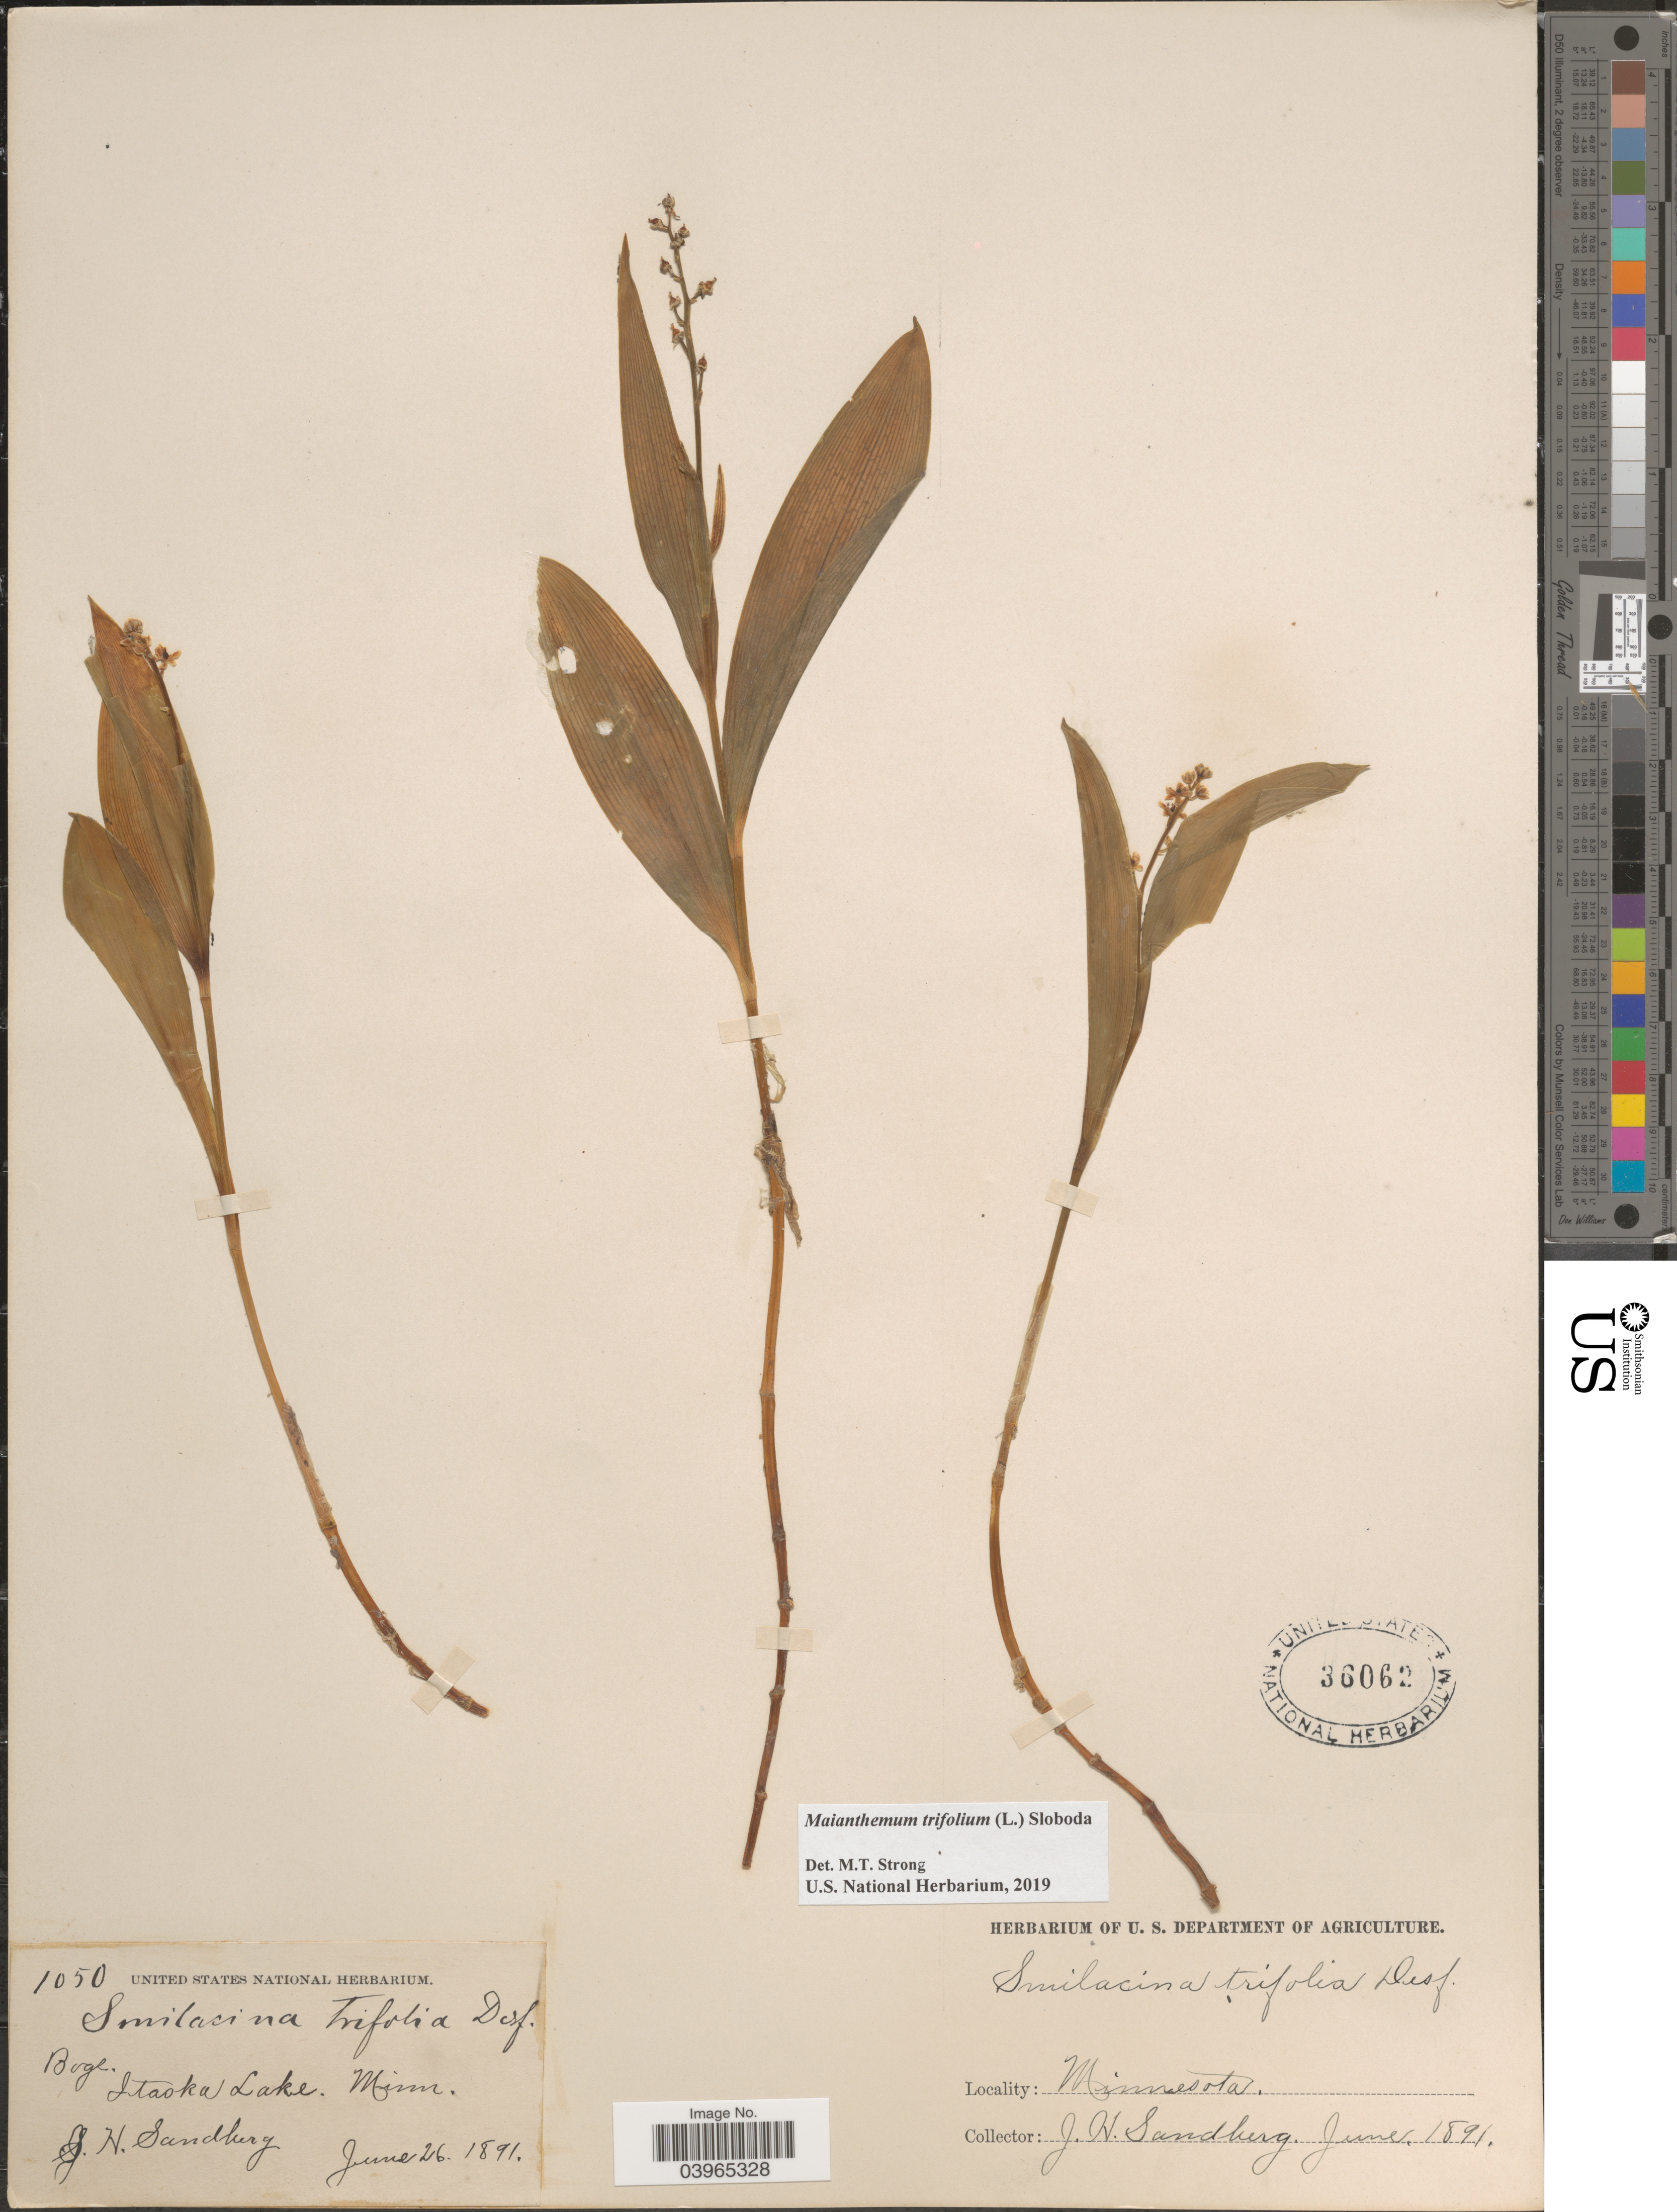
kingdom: Plantae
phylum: Tracheophyta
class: Liliopsida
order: Asparagales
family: Asparagaceae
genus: Maianthemum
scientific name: Maianthemum trifolium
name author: (L.) Sloboda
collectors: J. H. Sandberg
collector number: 1050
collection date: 1891-06-26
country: United States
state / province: Minnesota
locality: Itaska Lake.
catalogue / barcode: US 36062